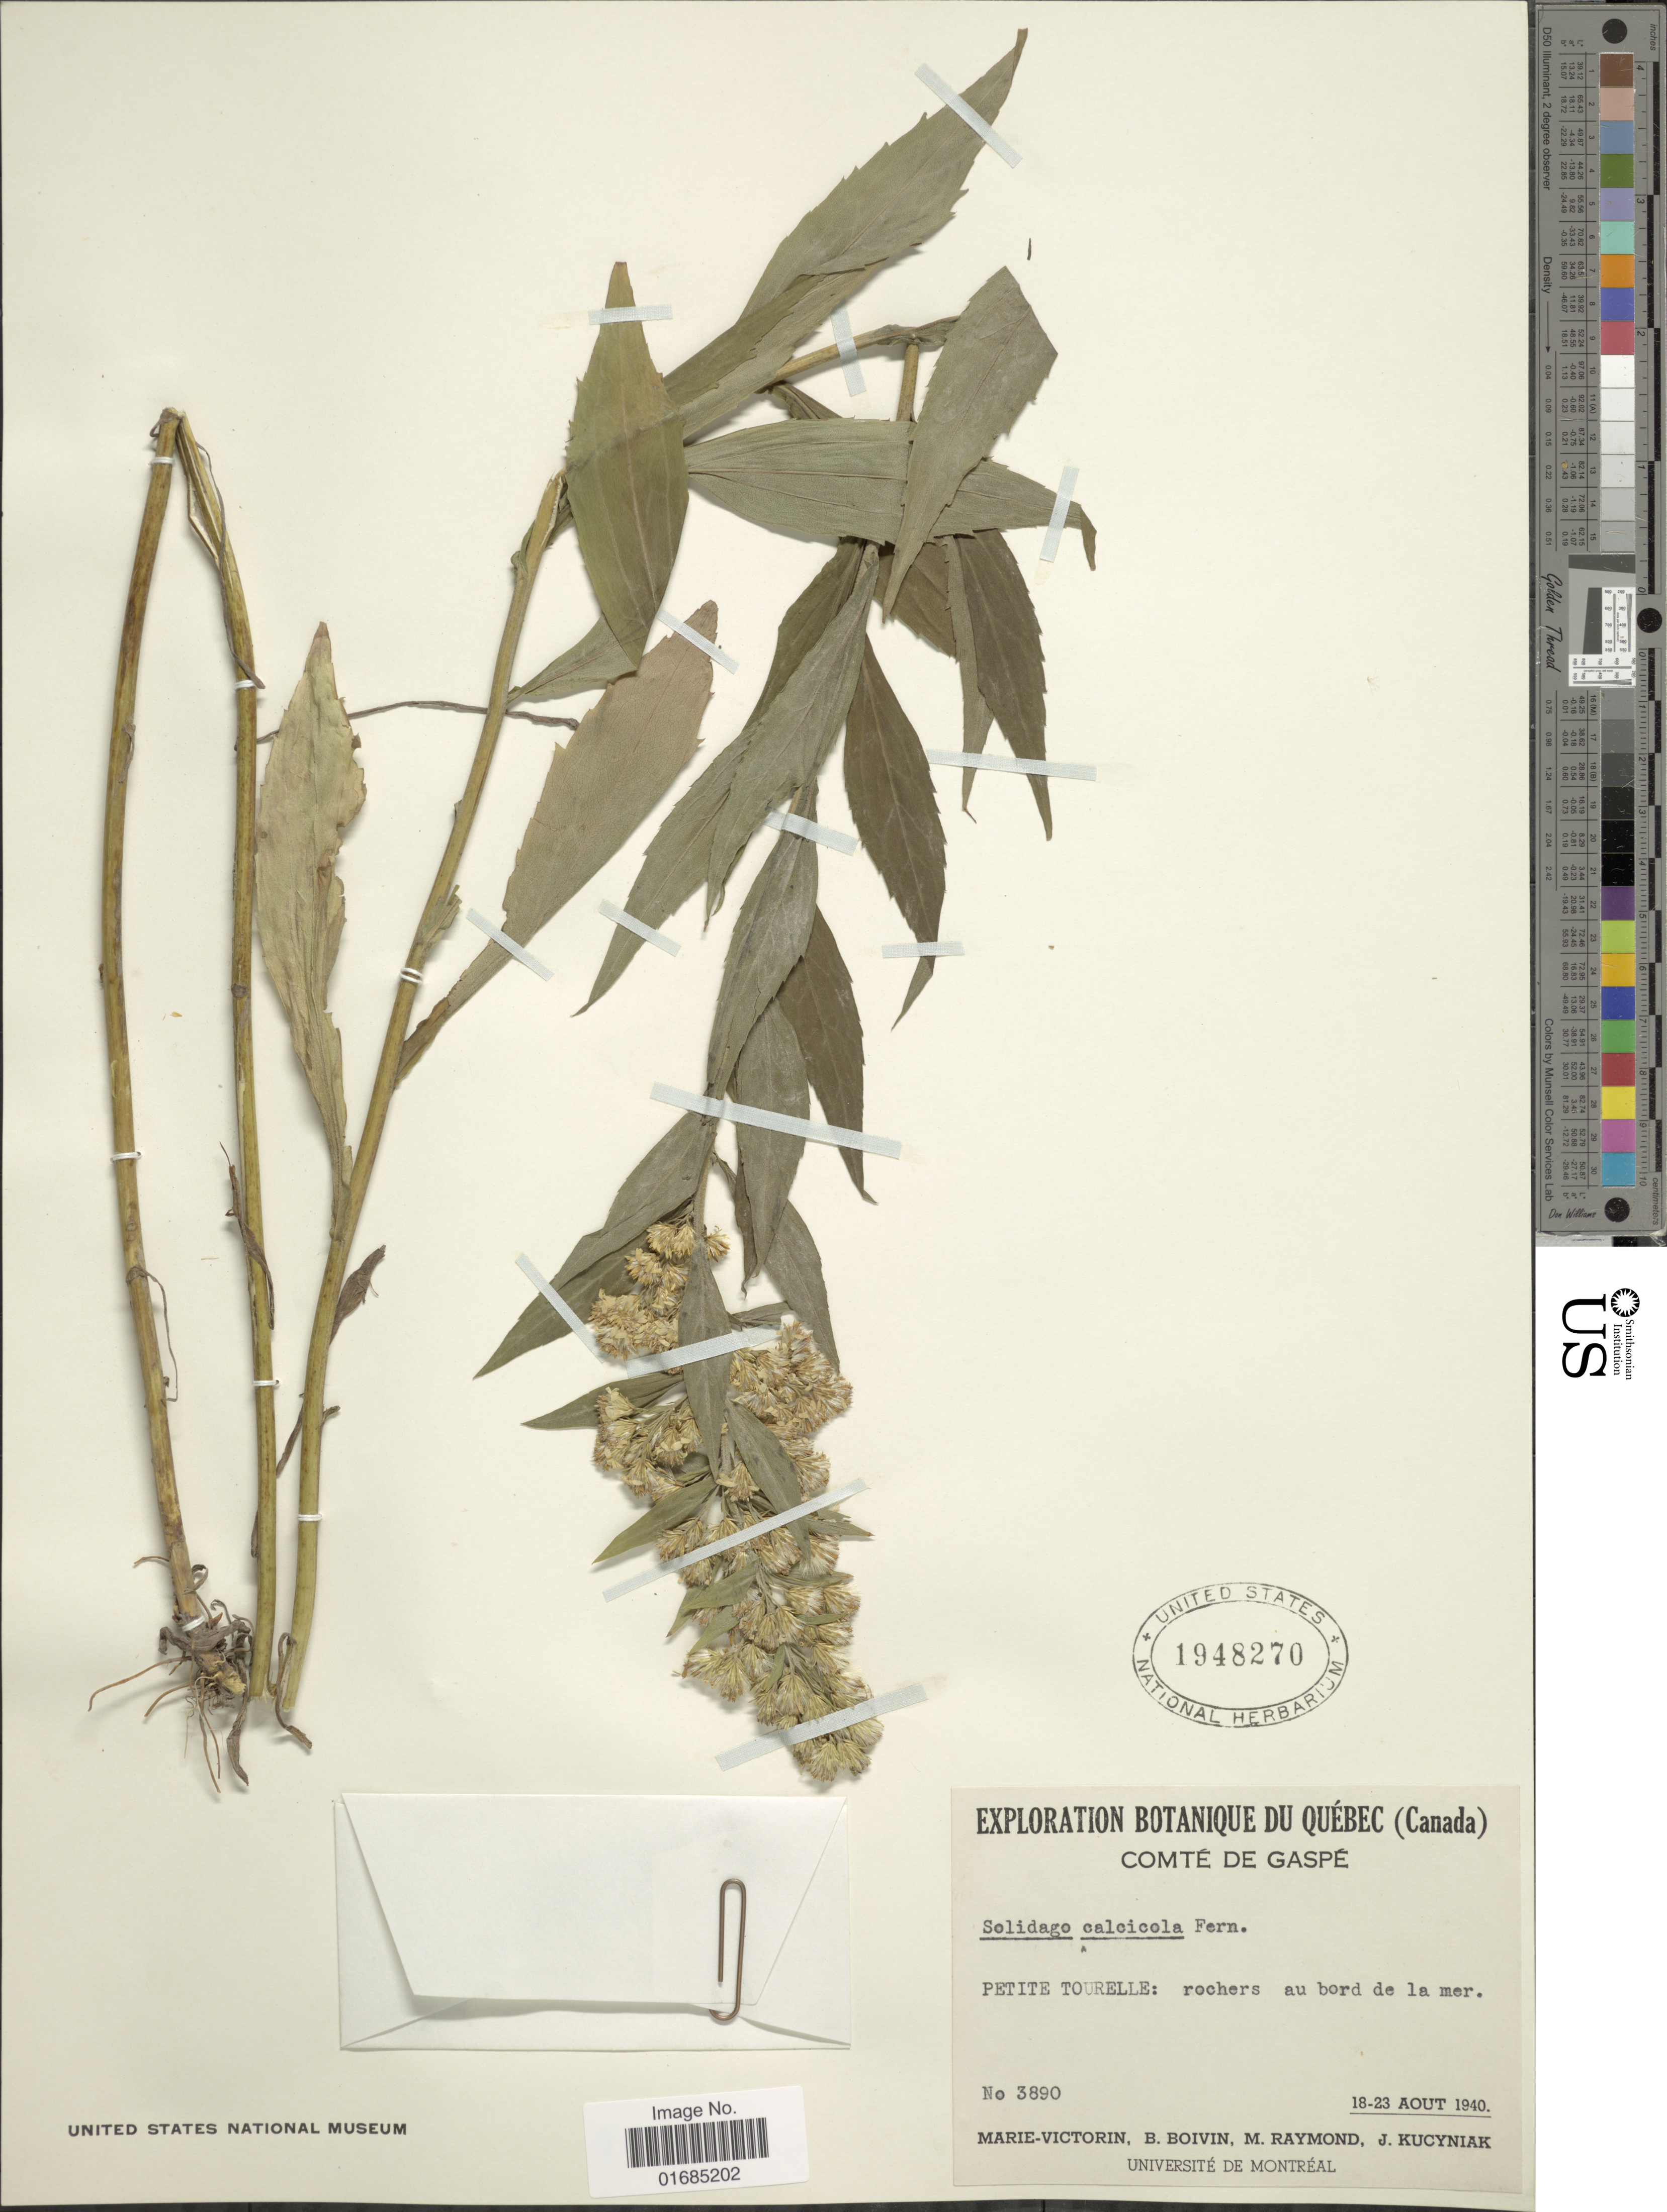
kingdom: Plantae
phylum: Tracheophyta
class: Magnoliopsida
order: Asterales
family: Asteraceae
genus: Solidago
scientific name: Solidago calcicola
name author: (Fernald) Fernald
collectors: -. Marie-Victorin, J. R. B. Boivin, M. Raymond & J. Kucyniak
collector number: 3890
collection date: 1940-08-18/1940-08-23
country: Canada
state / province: Quebec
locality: Petite Tourelle: rochers au bord de la mer.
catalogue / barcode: US 1948270